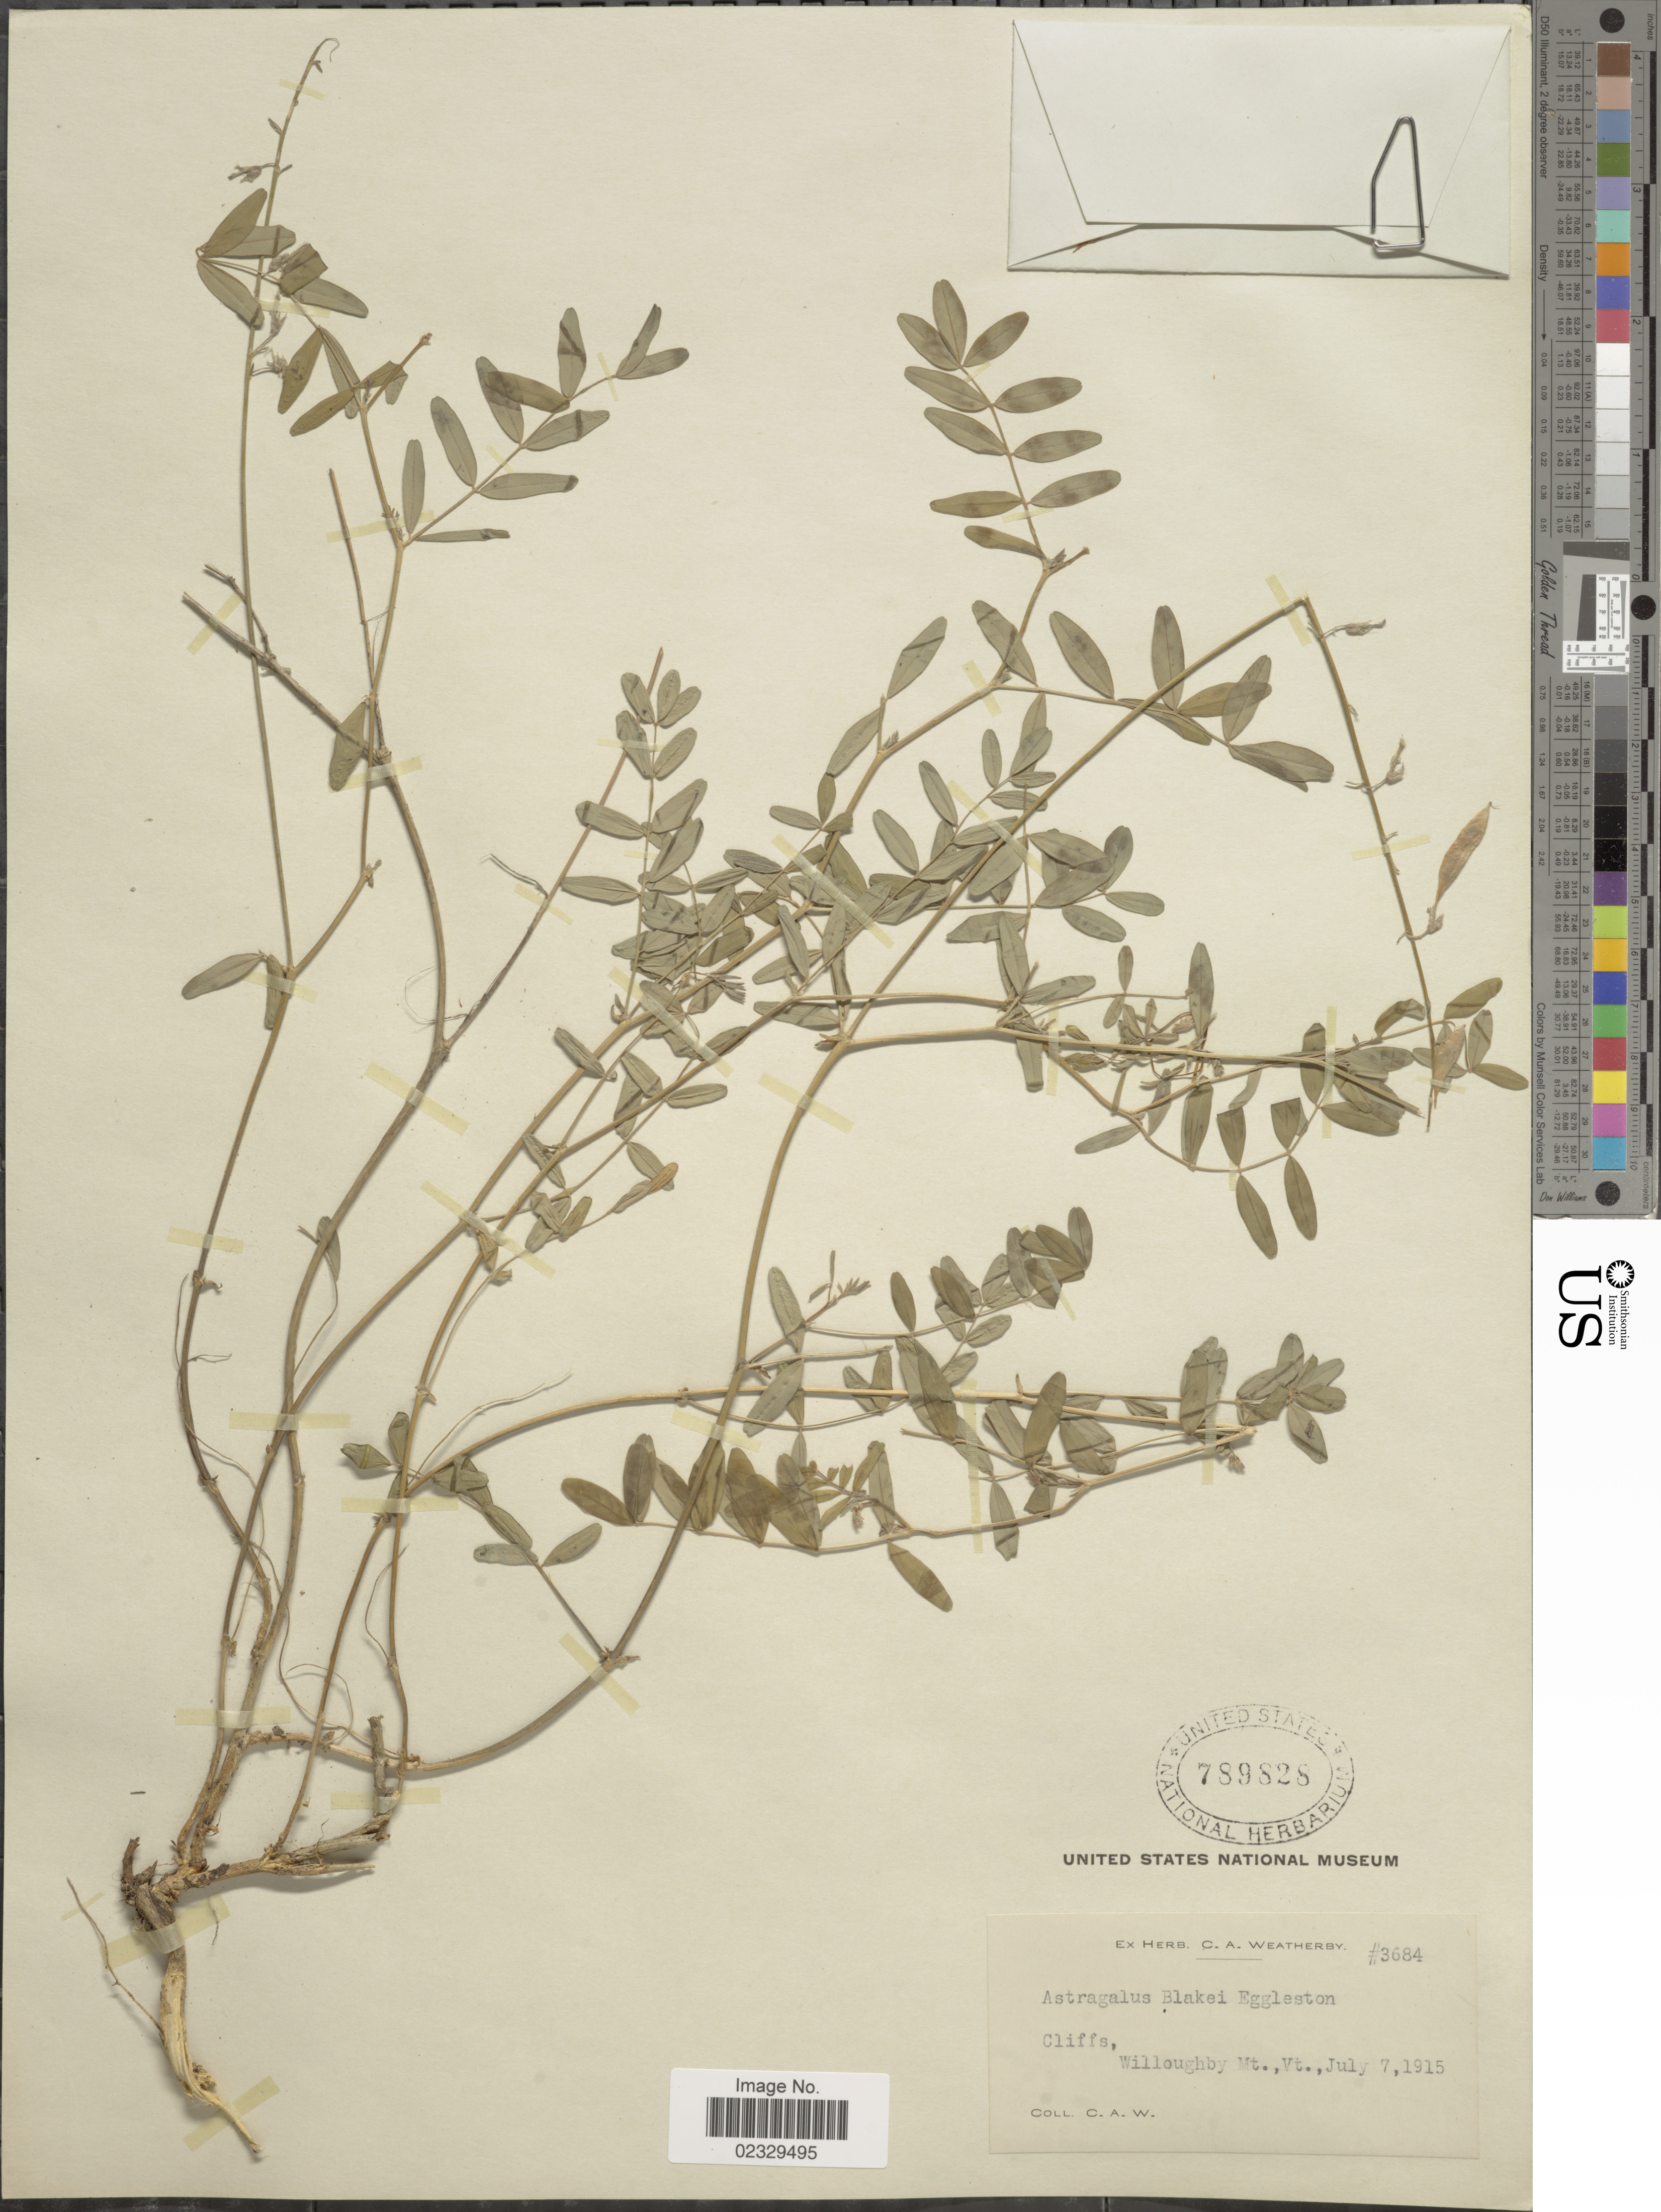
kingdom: Plantae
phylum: Tracheophyta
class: Magnoliopsida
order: Fabales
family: Fabaceae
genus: Astragalus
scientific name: Astragalus blakei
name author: Eggl.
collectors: C. A. Weatherby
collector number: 3684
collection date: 1915-07-07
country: United States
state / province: Vermont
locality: Willoughby Mt.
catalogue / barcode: US 789828